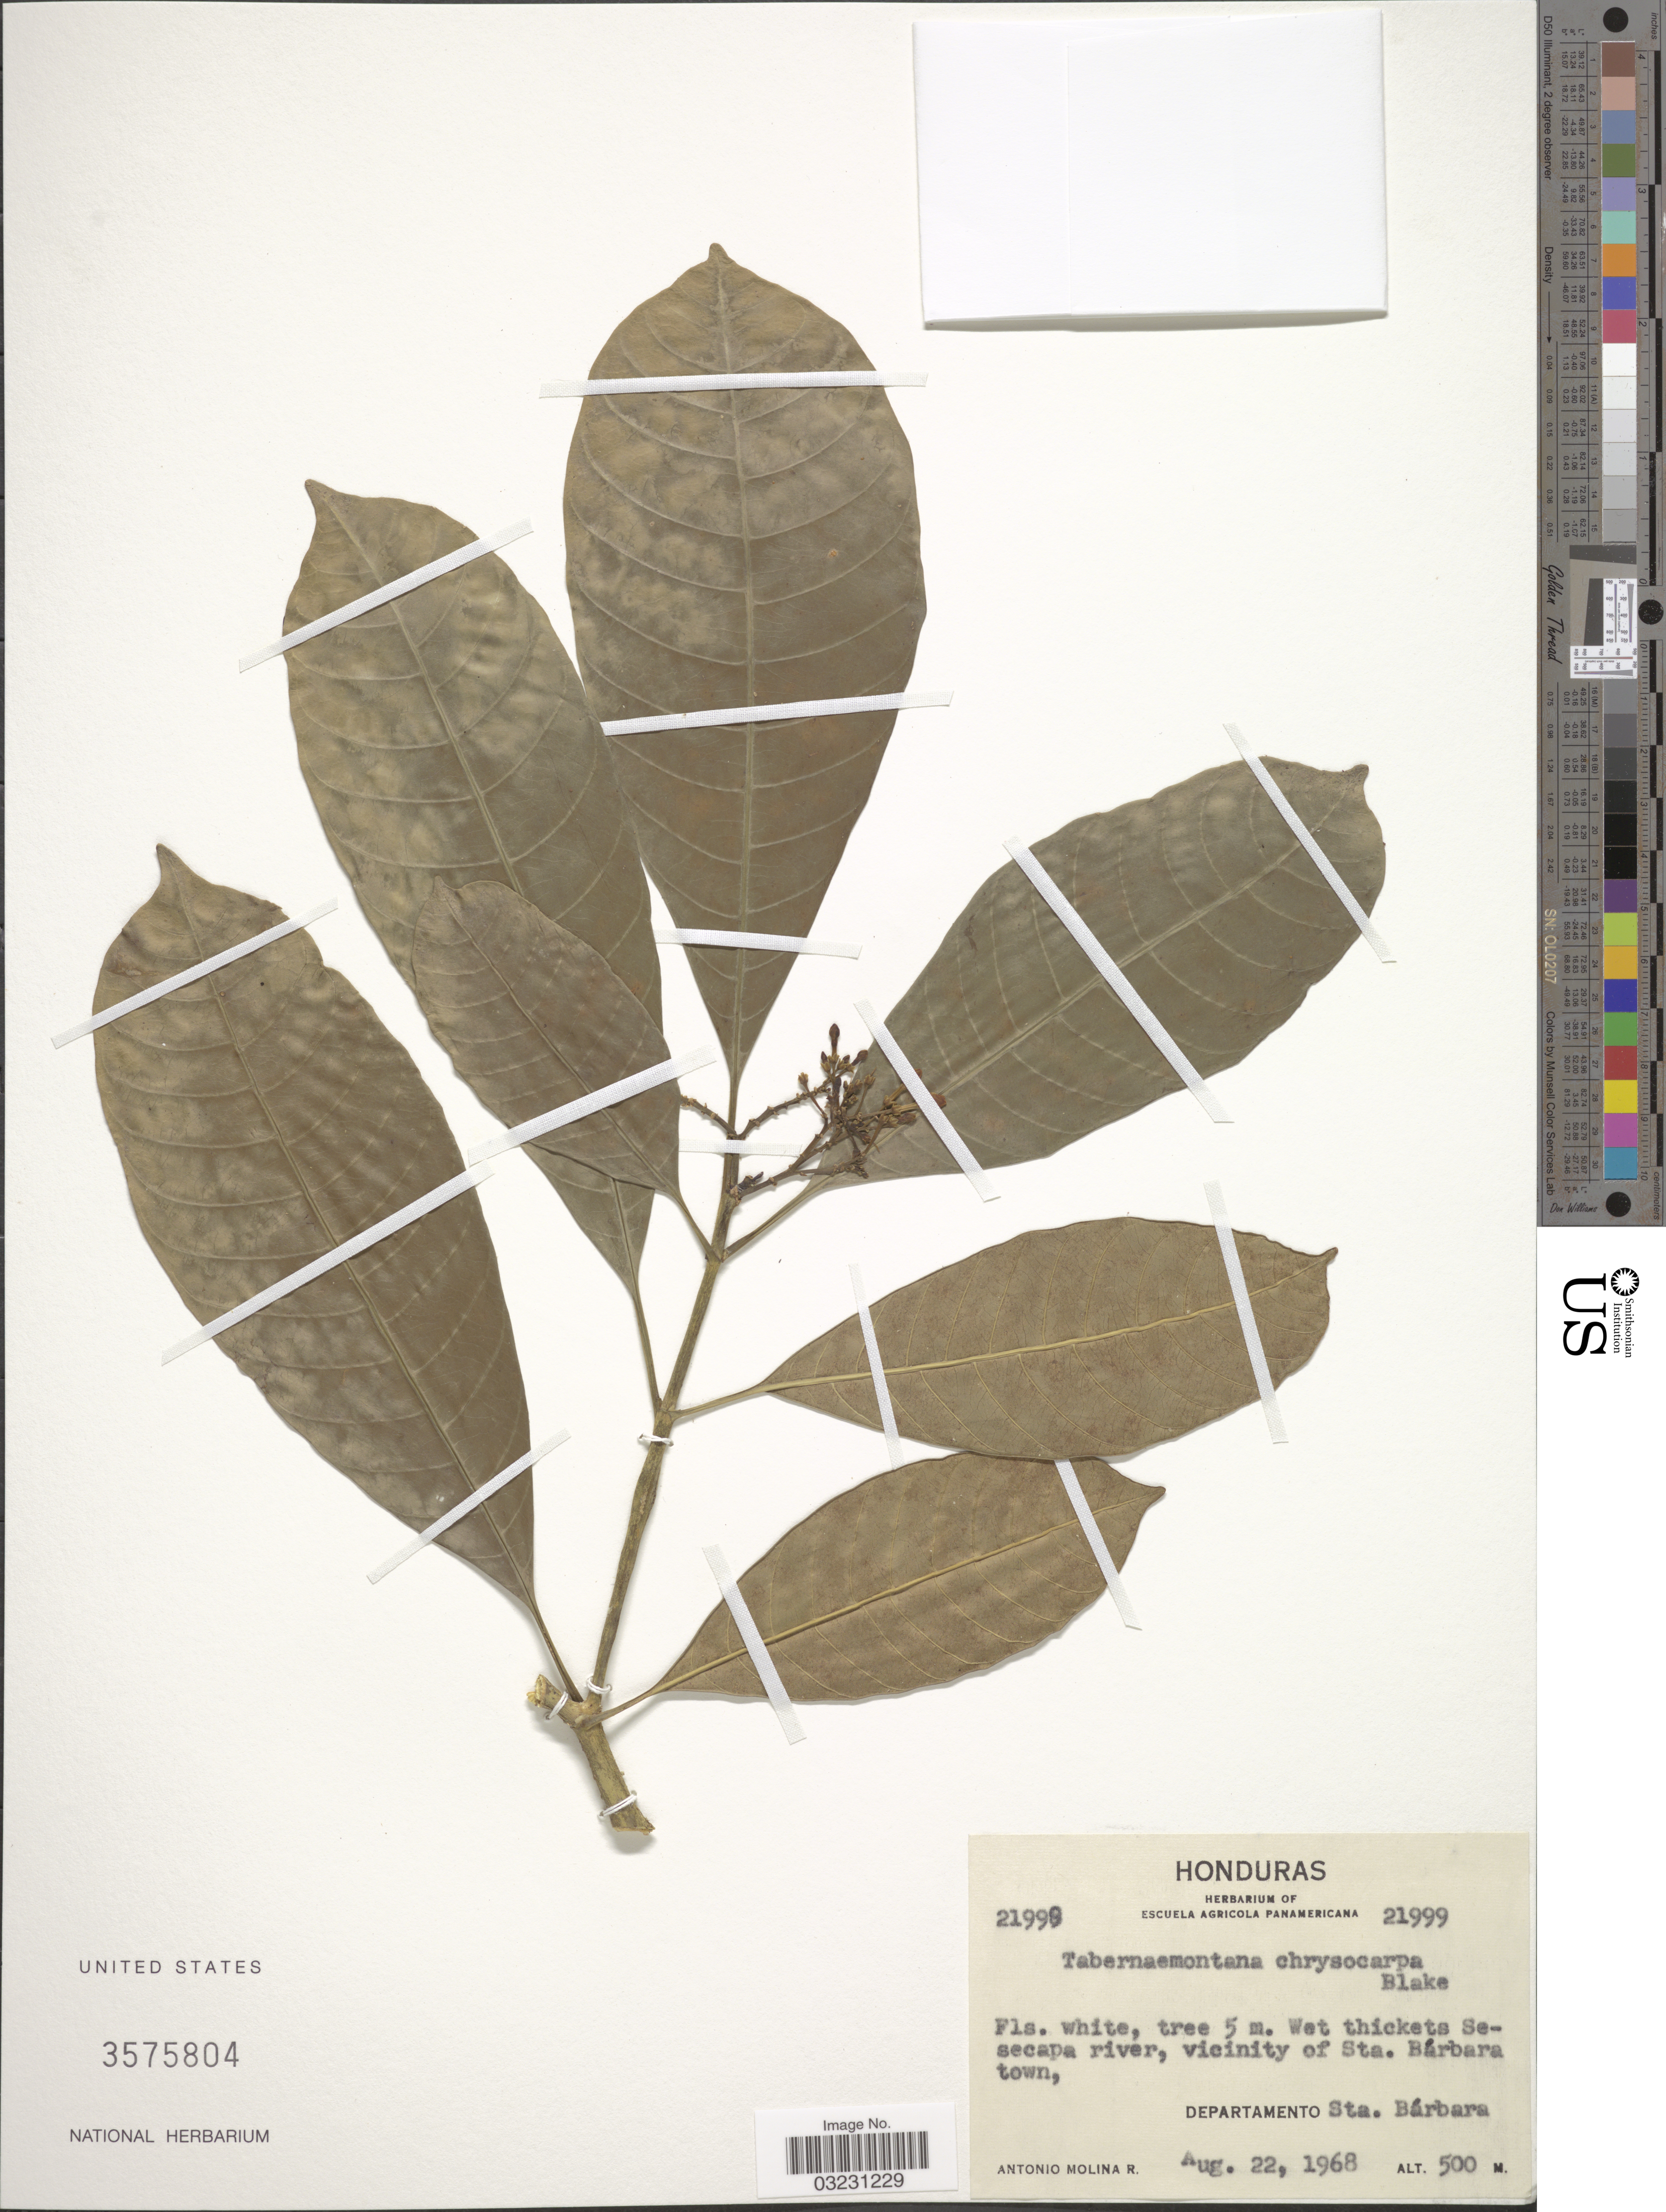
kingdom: Plantae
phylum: Tracheophyta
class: Magnoliopsida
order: Gentianales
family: Apocynaceae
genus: Tabernaemontana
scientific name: Tabernaemontana alba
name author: Mill.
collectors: A. Molina R.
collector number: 21999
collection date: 1968-08-22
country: Honduras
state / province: Santa Bárbara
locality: Wet thickets Sesecapa river, vicinity of Sta. Bárbara town, Departamento Sta. Bárbara.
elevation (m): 500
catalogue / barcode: US 3575804